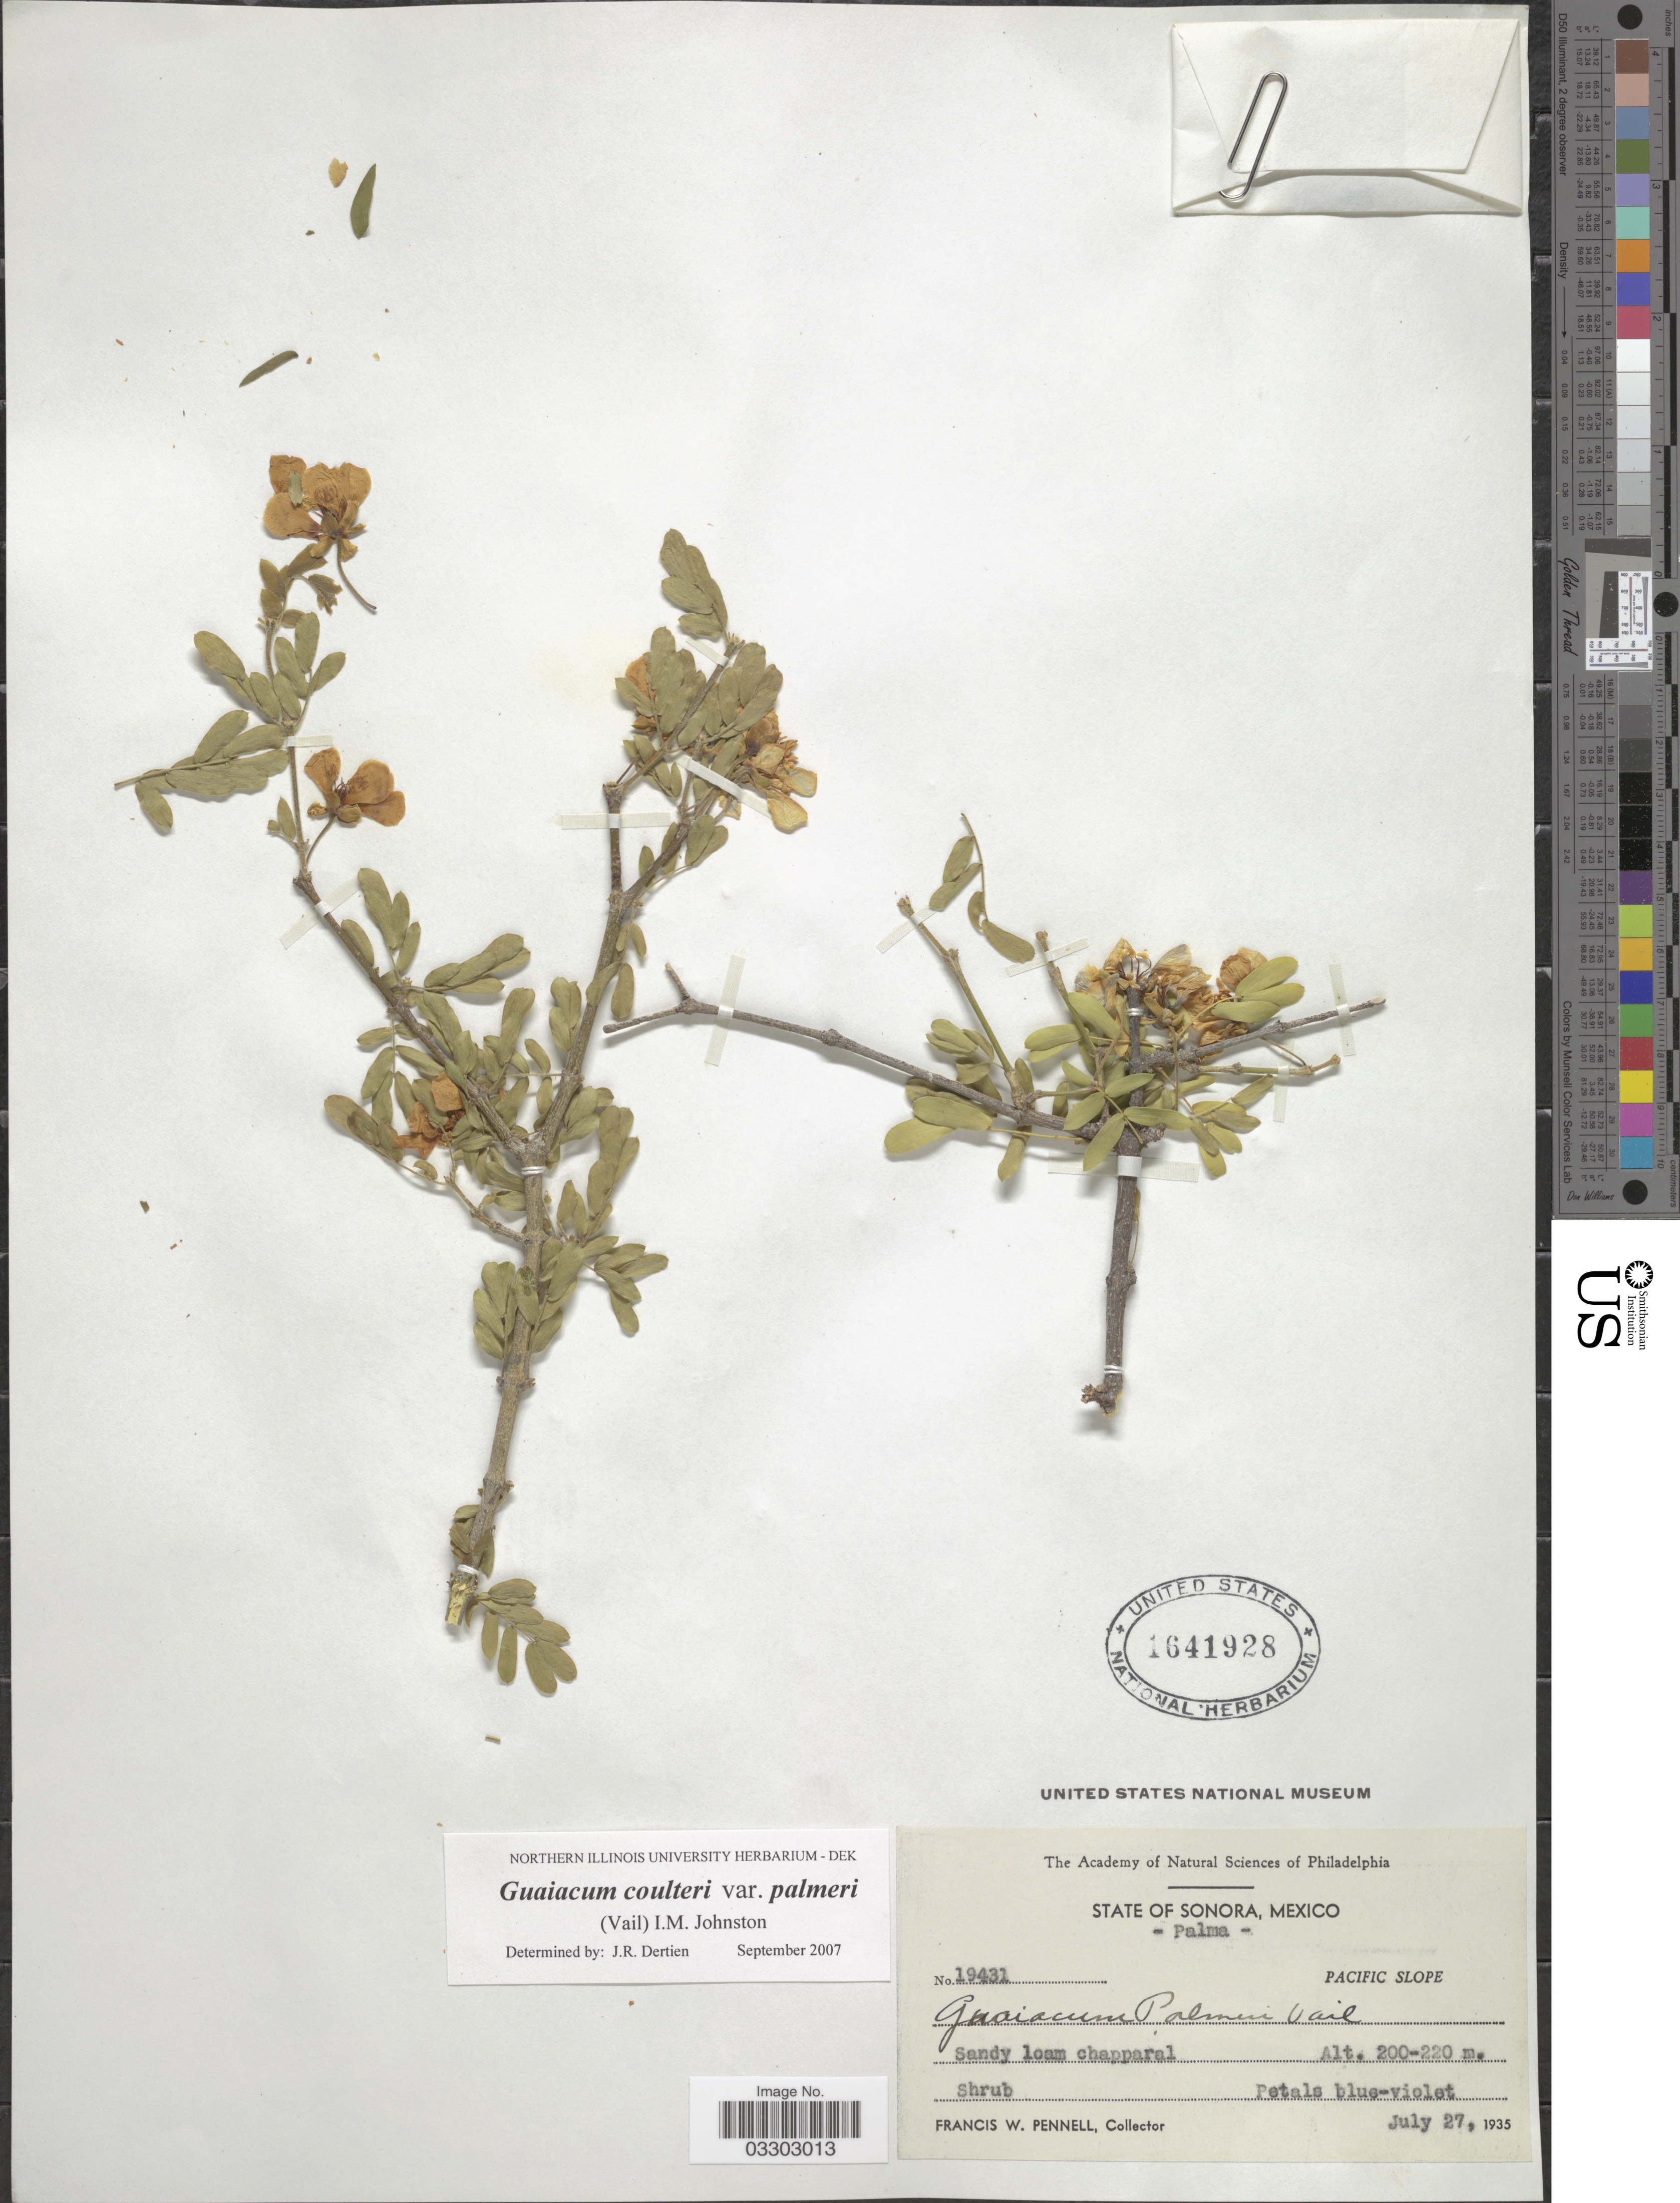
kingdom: Plantae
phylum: Tracheophyta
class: Magnoliopsida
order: Zygophyllales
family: Zygophyllaceae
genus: Guaiacum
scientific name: Guaiacum coulteri var. palmeri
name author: I.M. Johnst.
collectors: F. W. Pennell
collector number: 19431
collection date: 1935-07-27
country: Mexico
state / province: Sonora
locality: Palma. Pacific Slope.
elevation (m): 200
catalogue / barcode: US 1641928